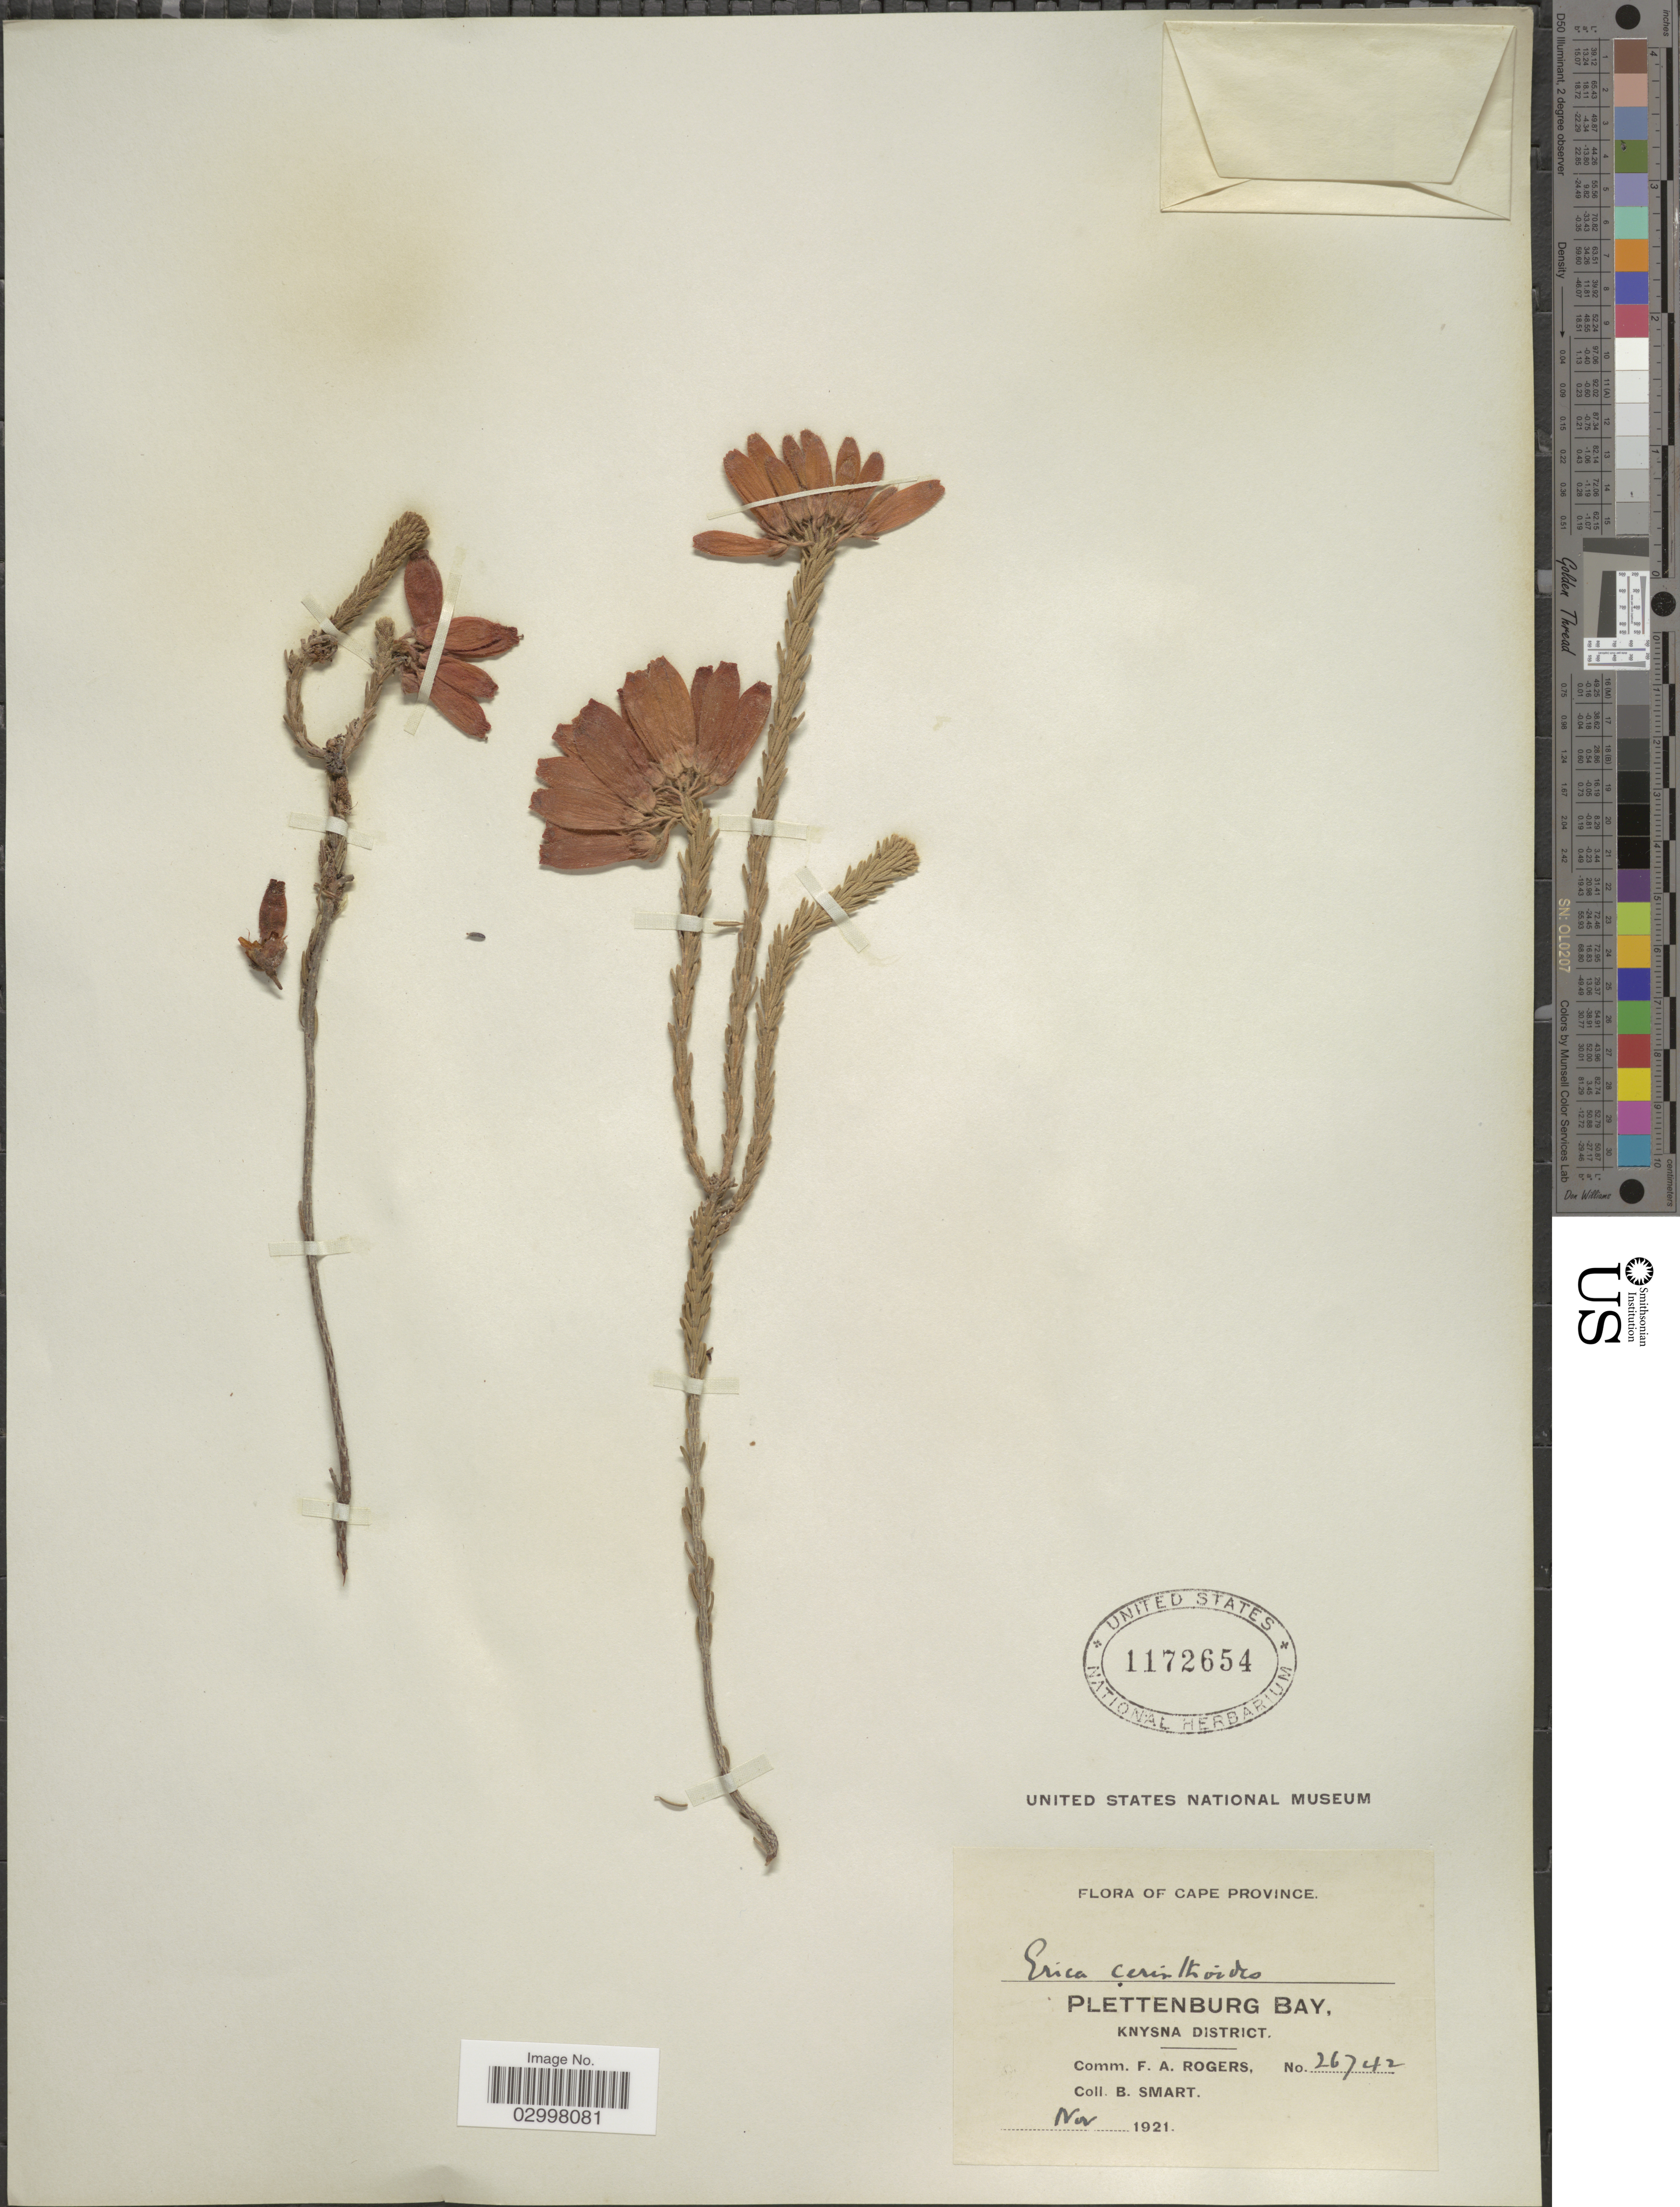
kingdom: Plantae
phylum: Tracheophyta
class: Magnoliopsida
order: Ericales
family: Ericaceae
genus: Erica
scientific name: Erica cerinthoides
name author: L.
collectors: B. Smart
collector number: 26742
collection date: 1921-11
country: South Africa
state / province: Western Cape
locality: Plettenburg Bay, Knysna District.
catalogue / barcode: US 1172654